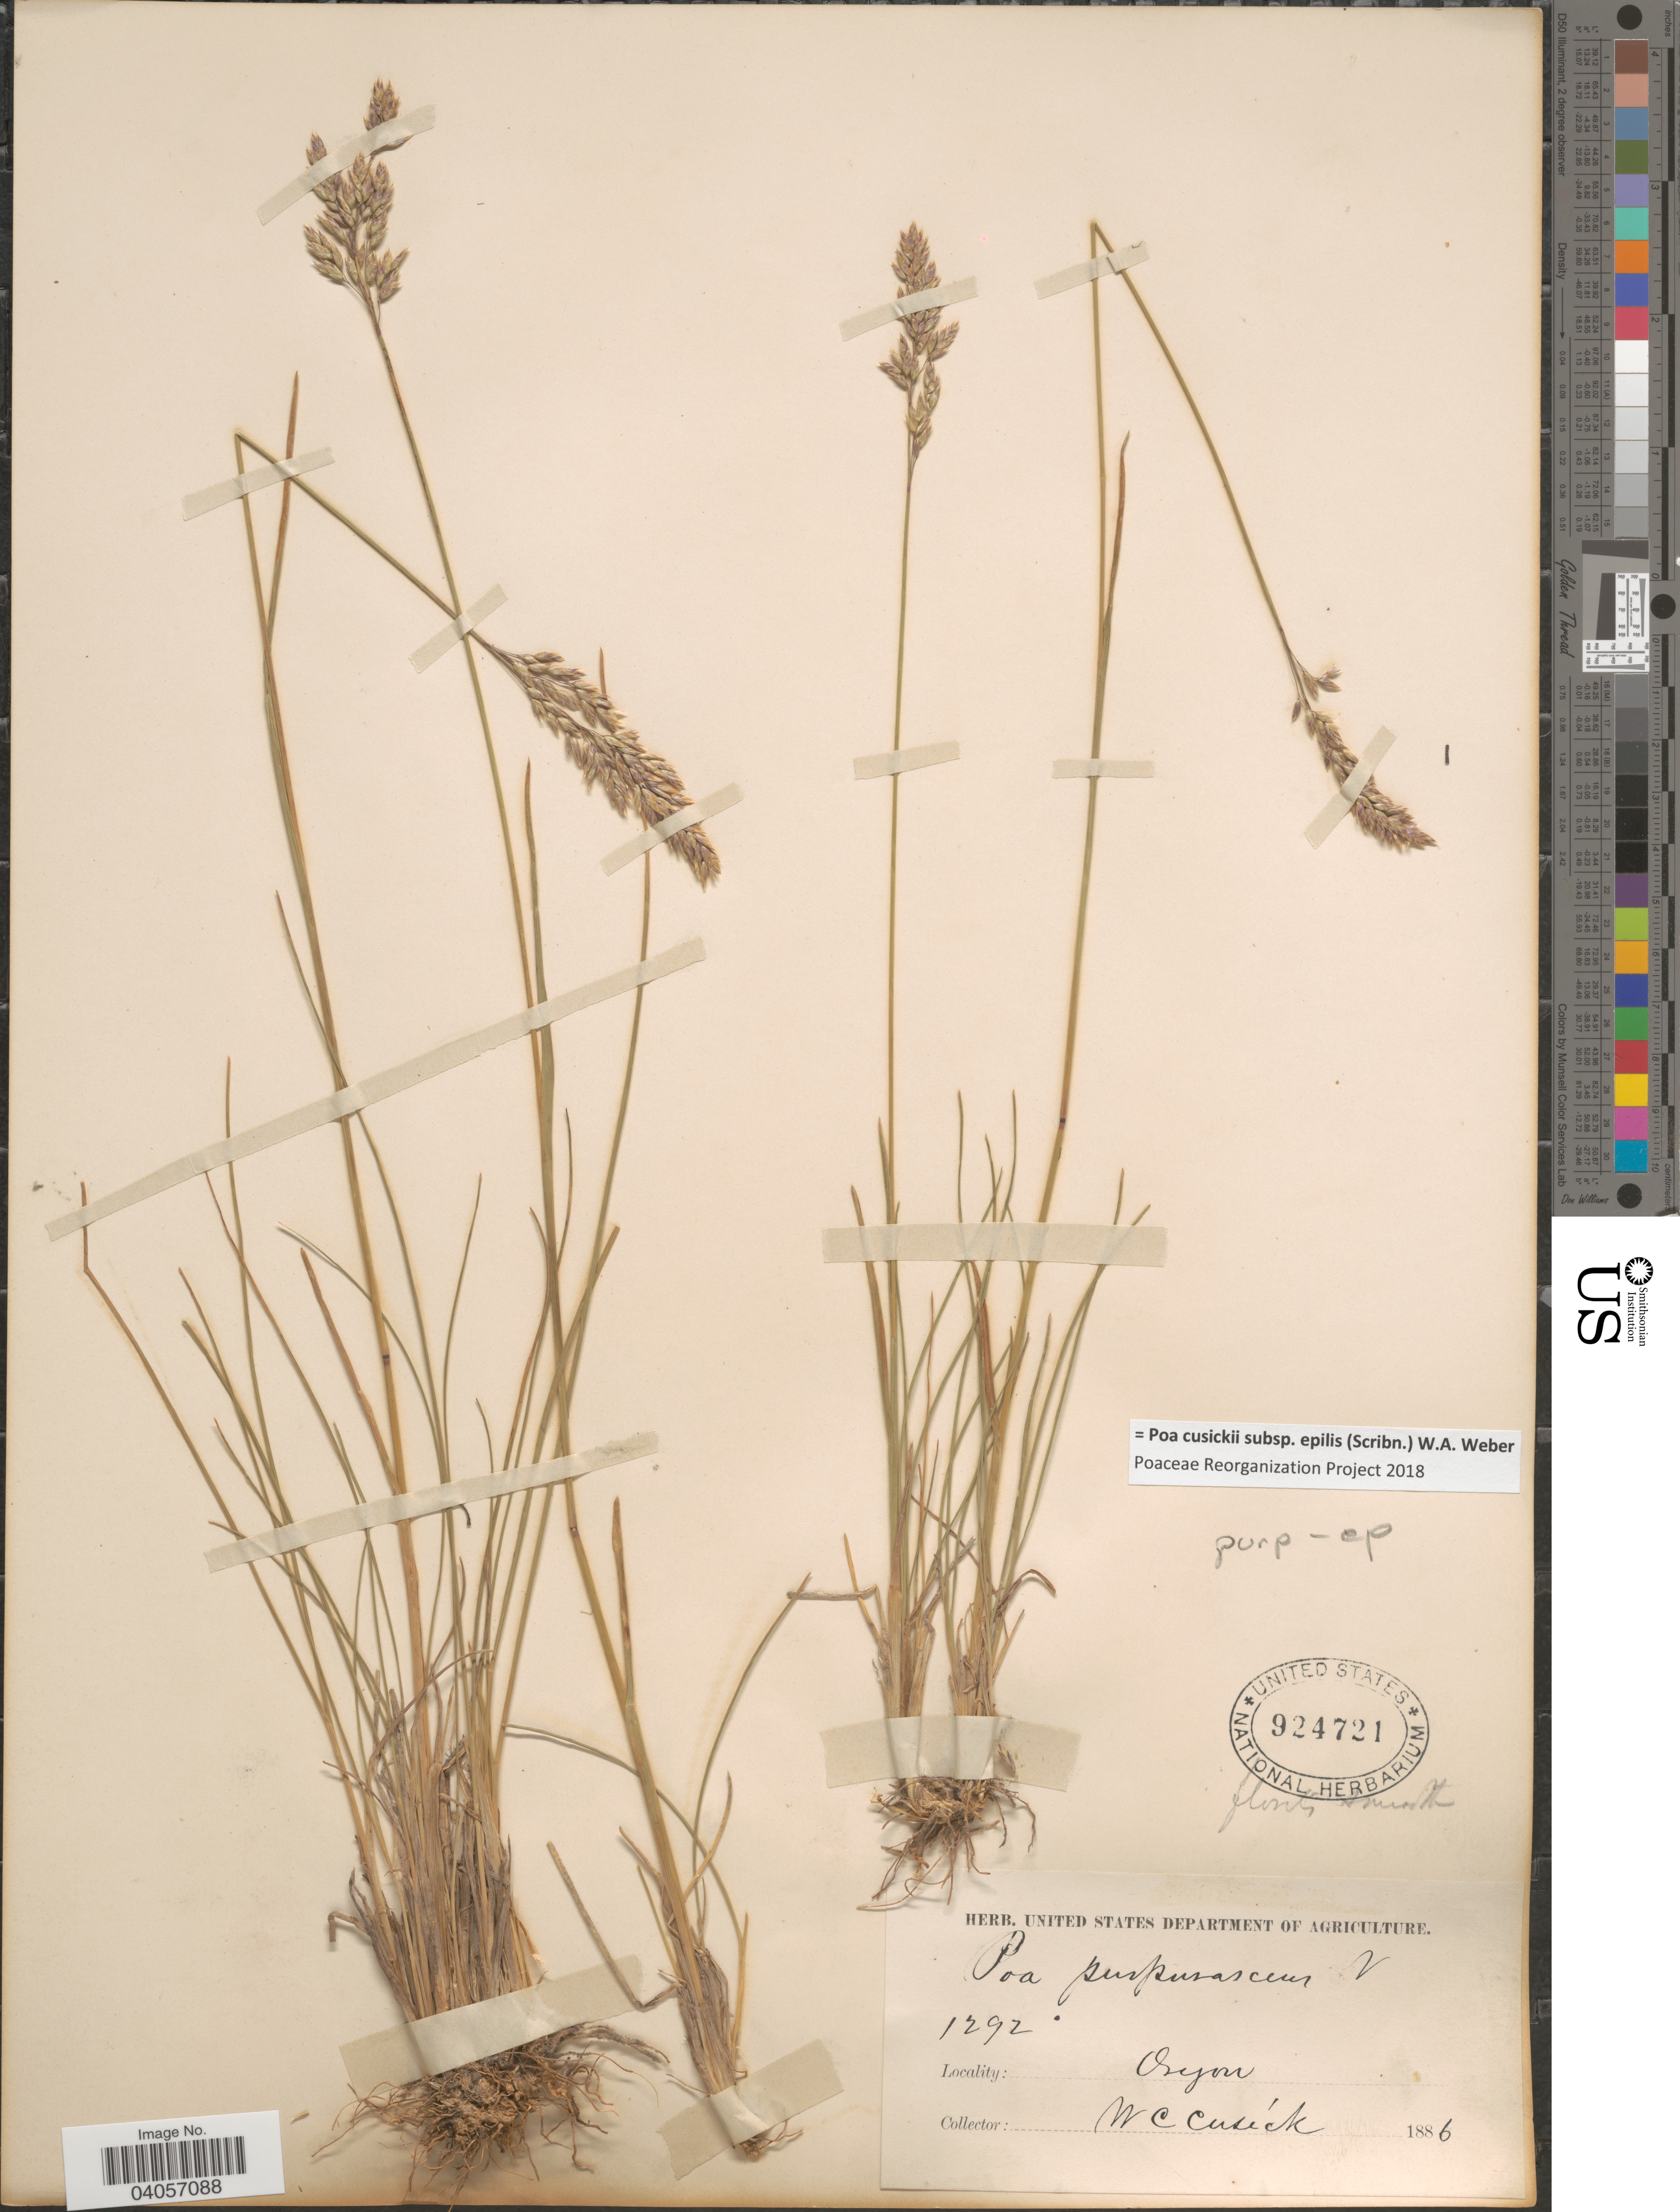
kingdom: Plantae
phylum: Tracheophyta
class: Liliopsida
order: Poales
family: Poaceae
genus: Poa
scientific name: Poa cusickii subsp. pallida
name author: Soreng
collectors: W. C. Cusick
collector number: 1292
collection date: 1886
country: United States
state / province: Oregon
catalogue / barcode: US 924721